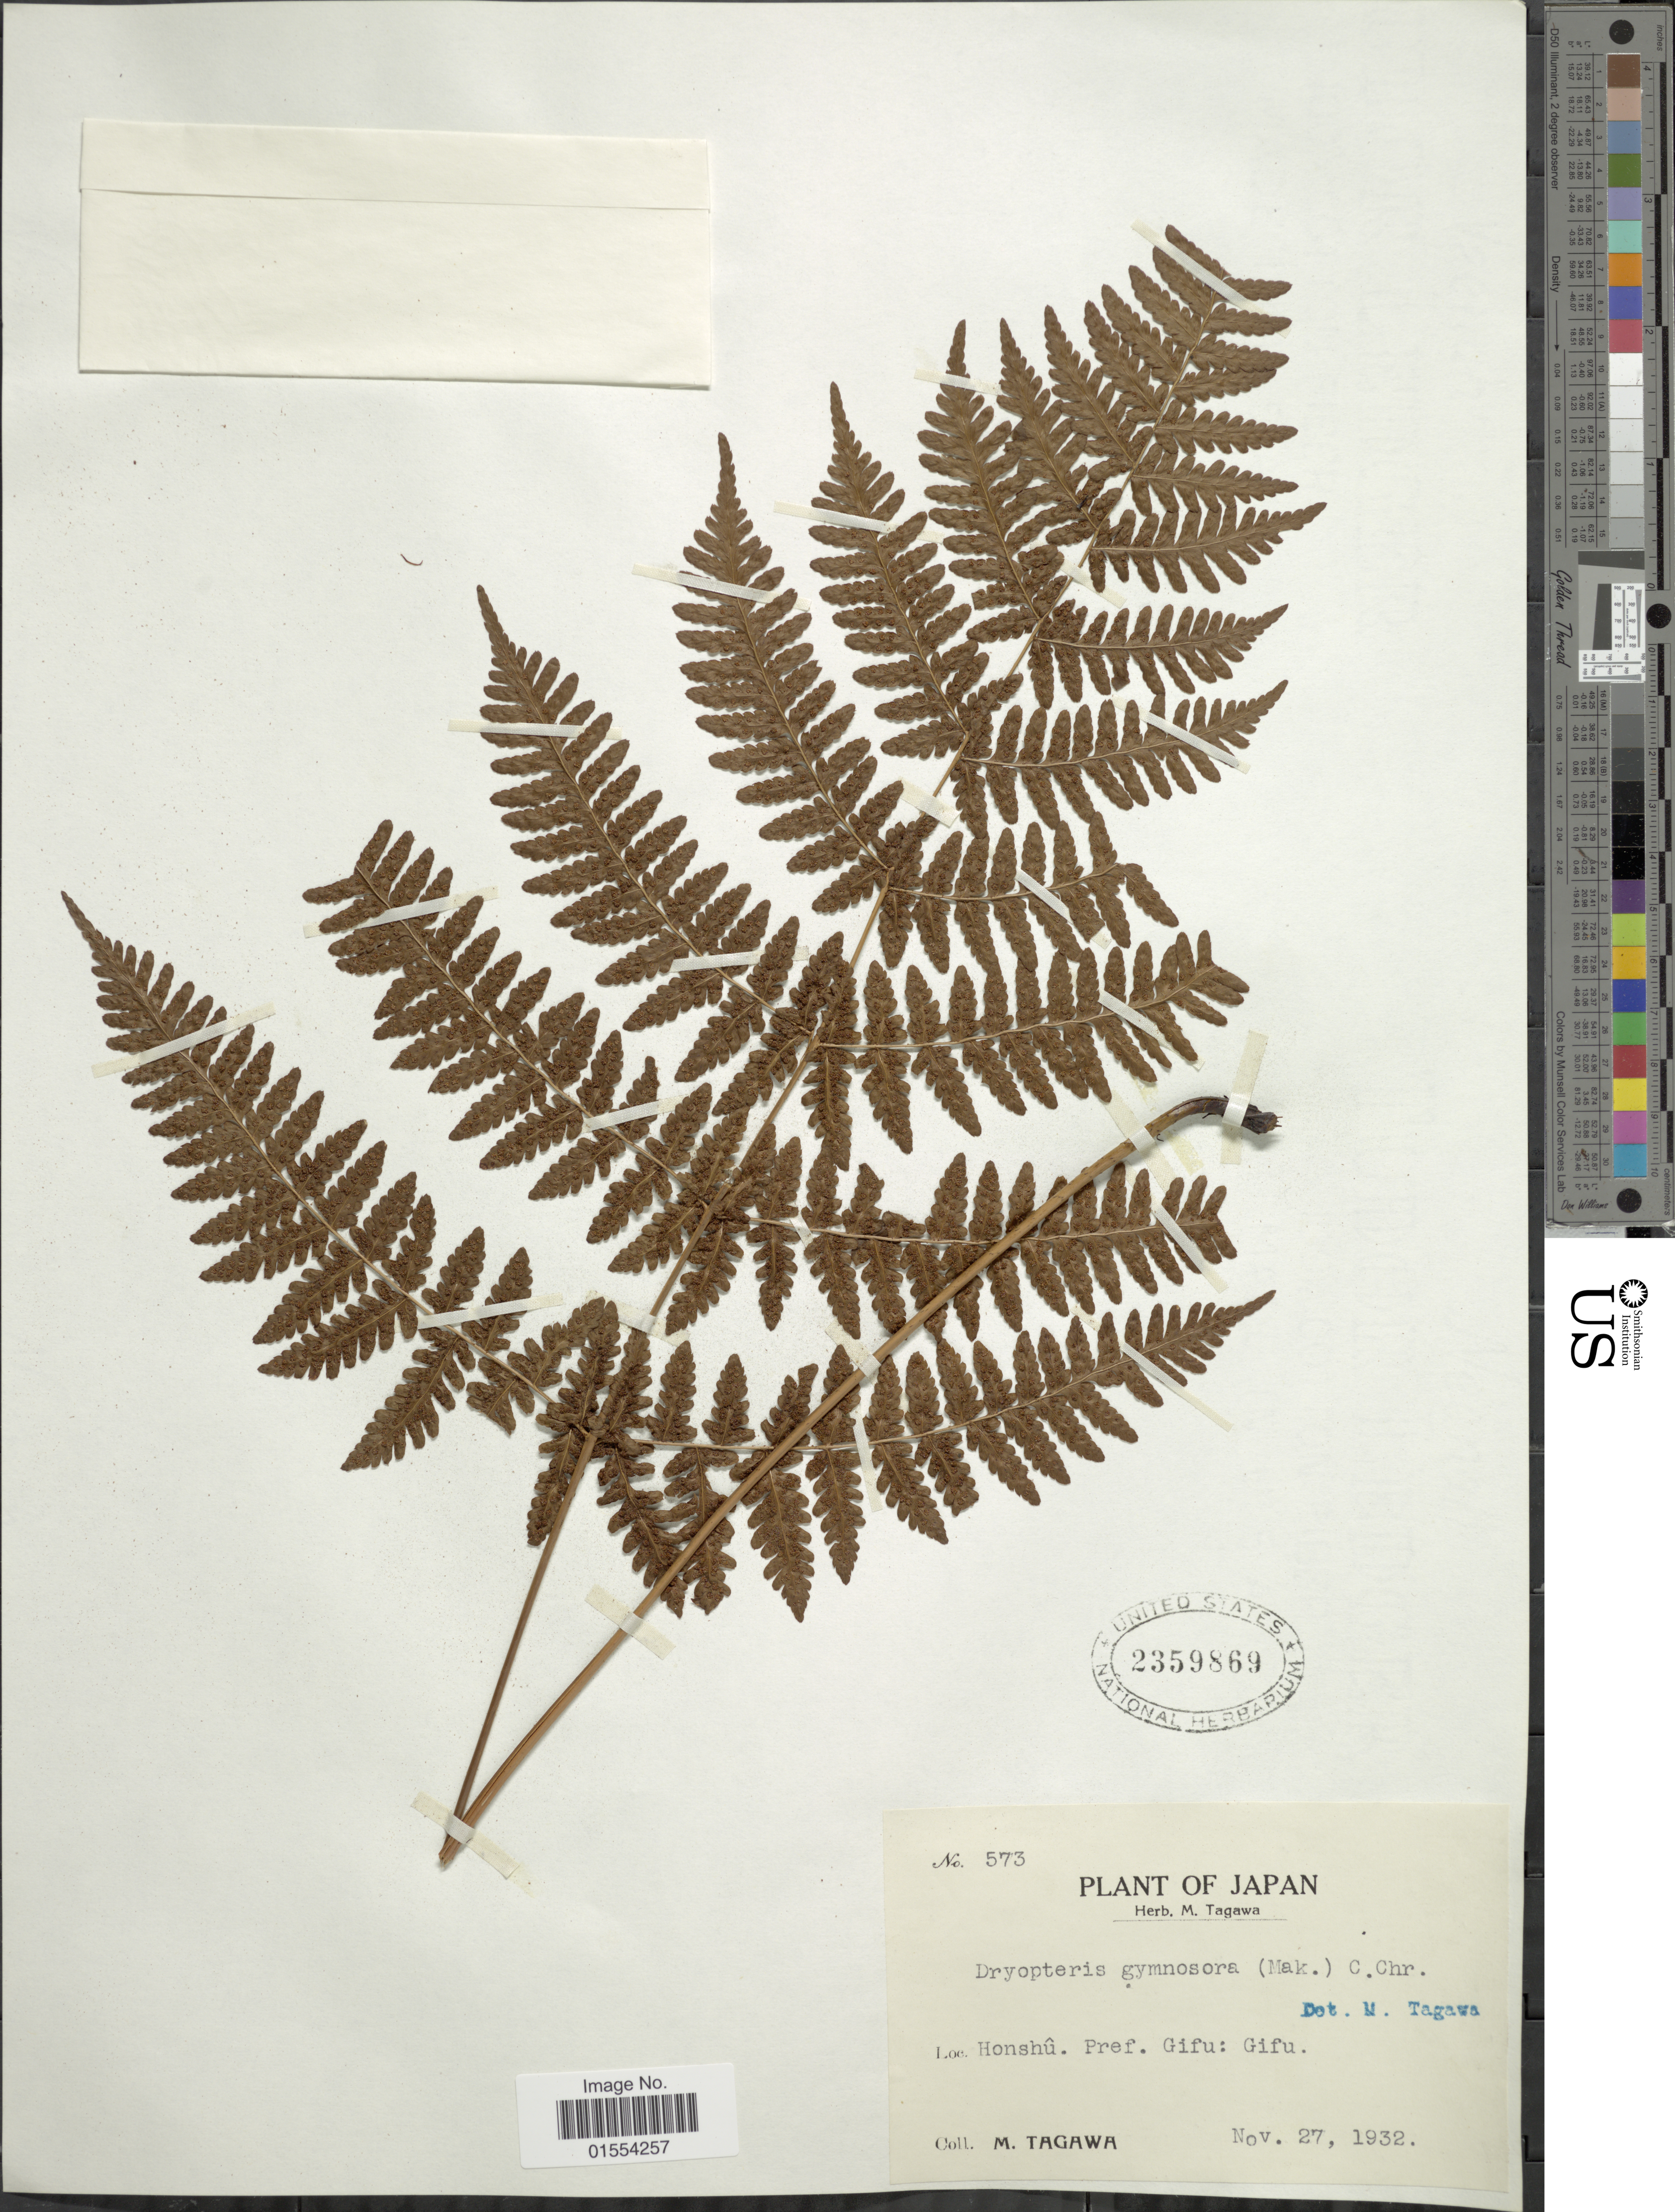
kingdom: Plantae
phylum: Tracheophyta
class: Polypodiopsida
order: Polypodiales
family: Dryopteridaceae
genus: Dryopteris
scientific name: Dryopteris gymnosora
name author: (Makino) C. Chr.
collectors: M. Tagawa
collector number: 573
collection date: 1932-11-27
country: Japan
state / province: Gihu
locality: Japan. Honsu. Pref. Gifu: Gifu.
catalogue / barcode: US 2359869